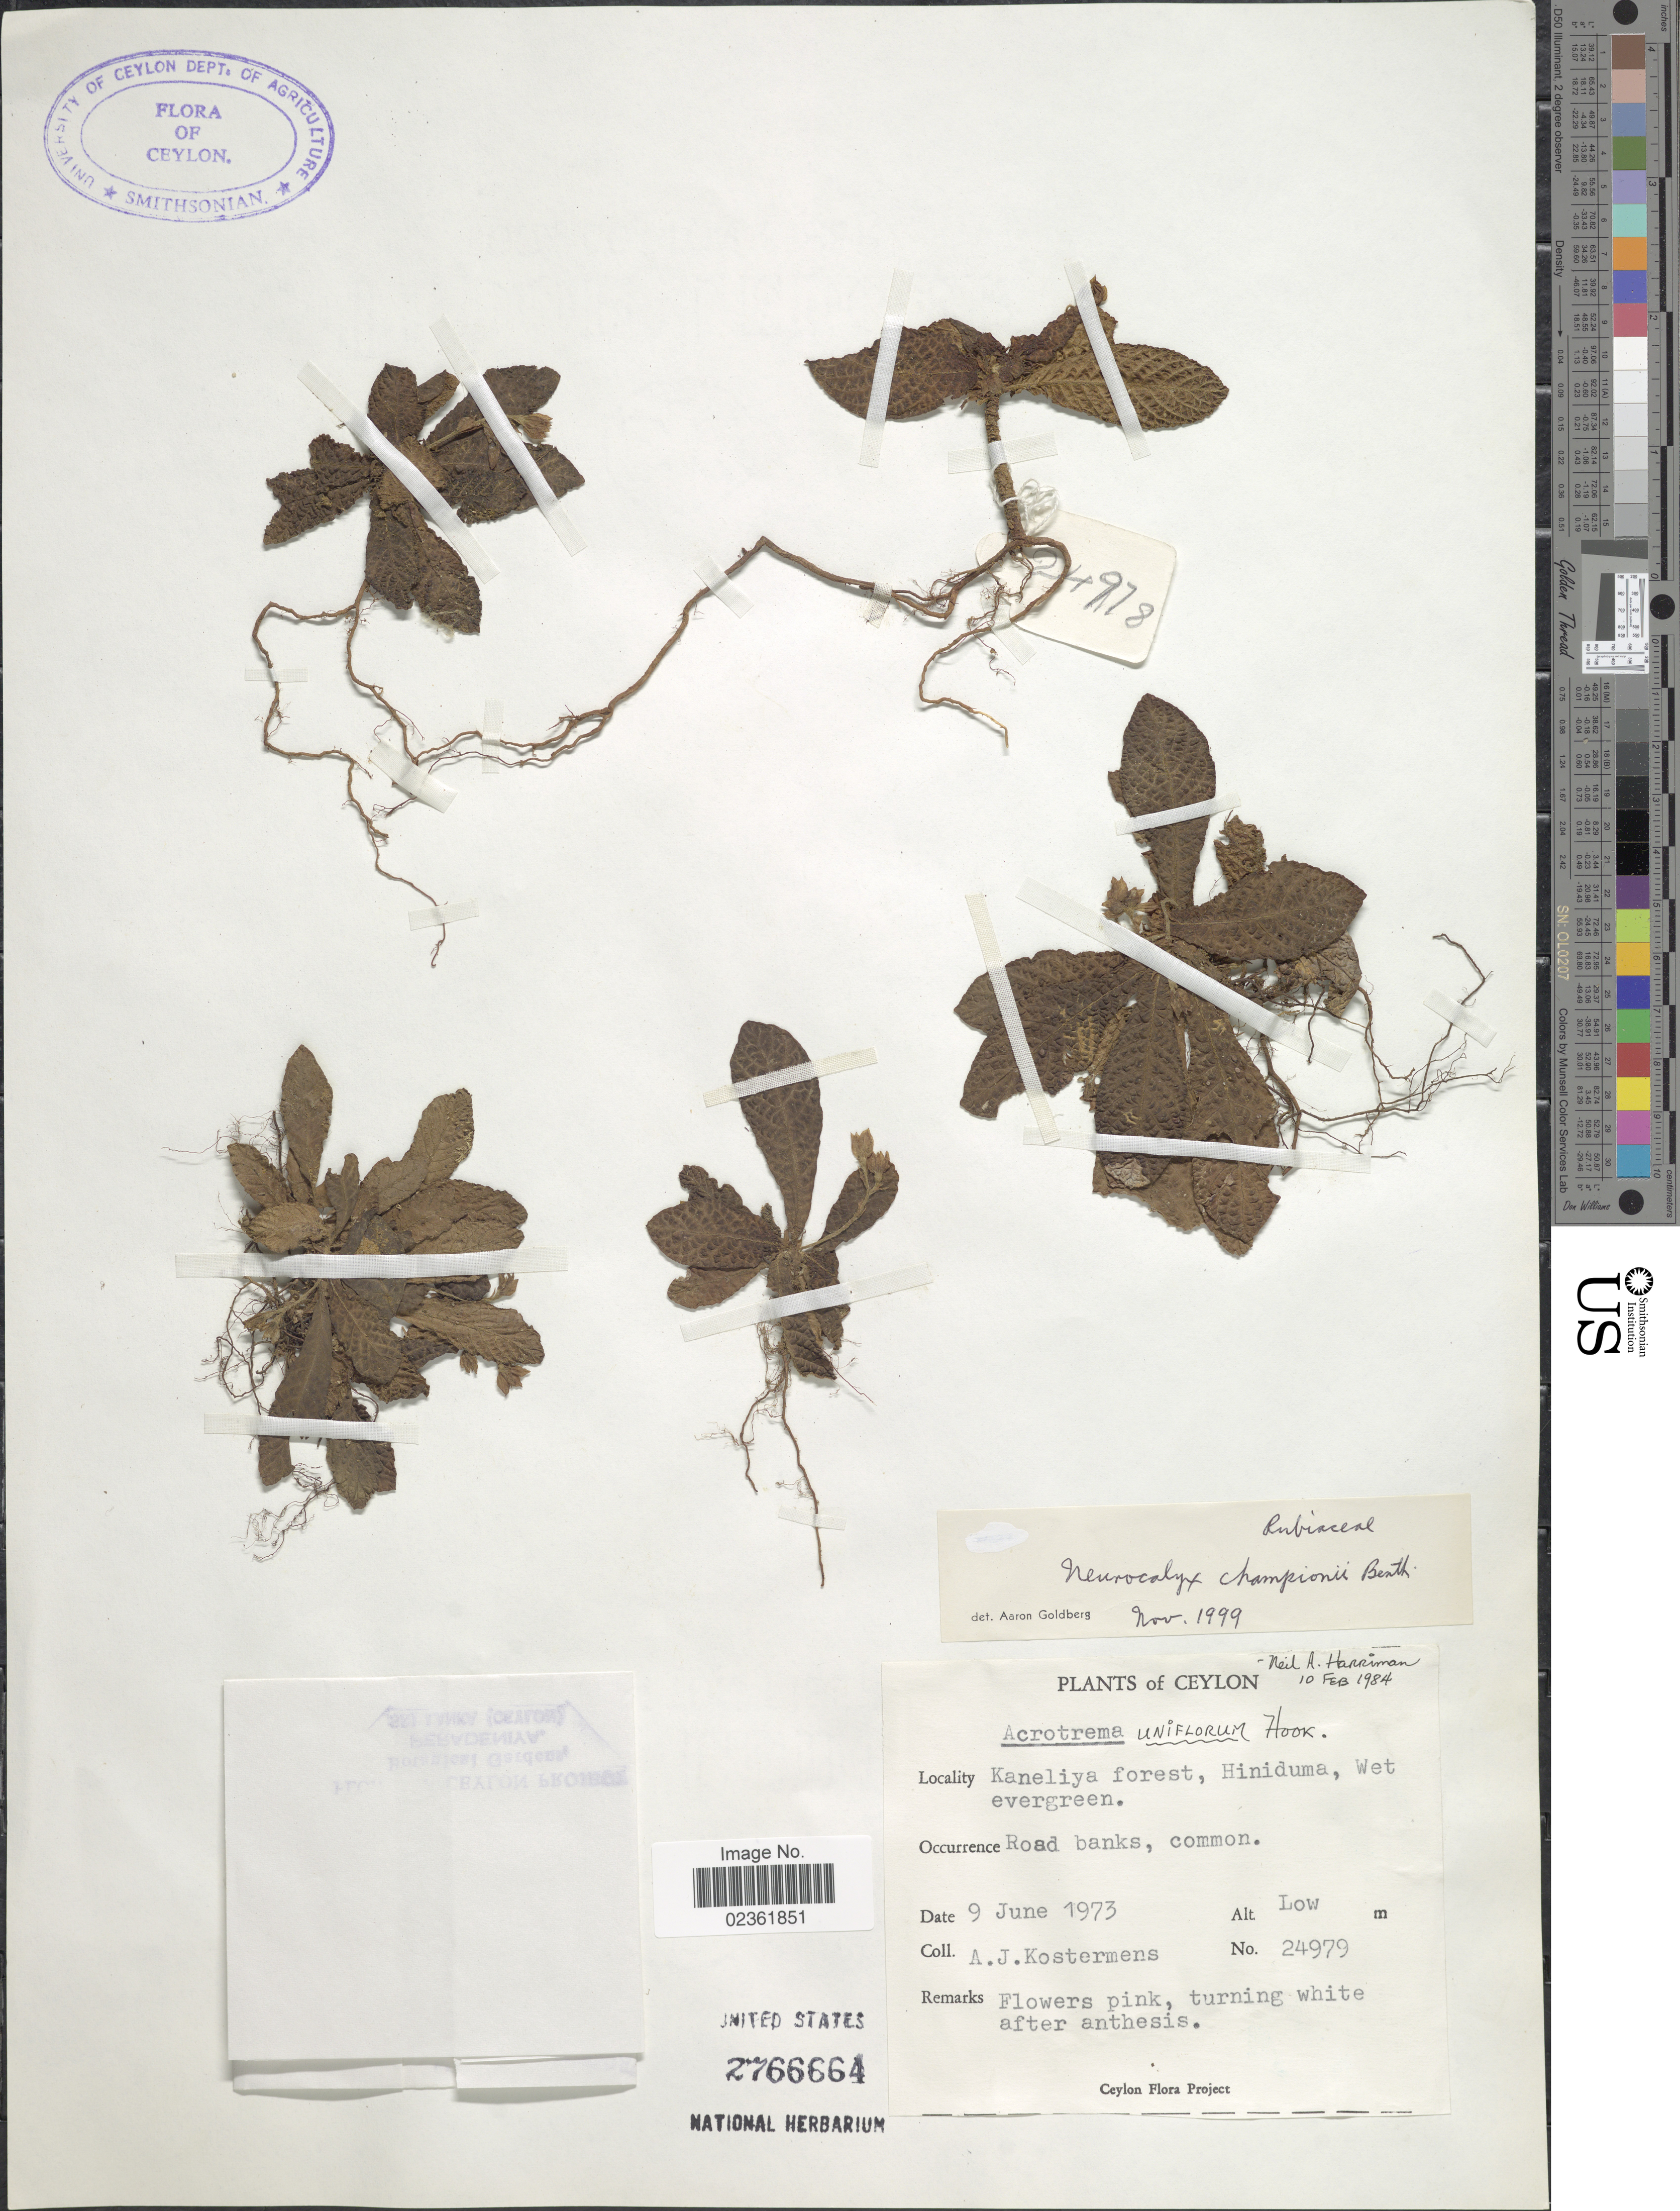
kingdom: Plantae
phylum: Tracheophyta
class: Magnoliopsida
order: Gentianales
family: Rubiaceae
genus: Neurocalyx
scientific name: Neurocalyx championii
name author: Benth. ex Thwaites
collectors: A. J. G. Kostermans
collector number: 24979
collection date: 1973-06-09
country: Sri Lanka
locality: Ceylon, Kaneliya forest, Hiniduma, road banks.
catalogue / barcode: US 2766664